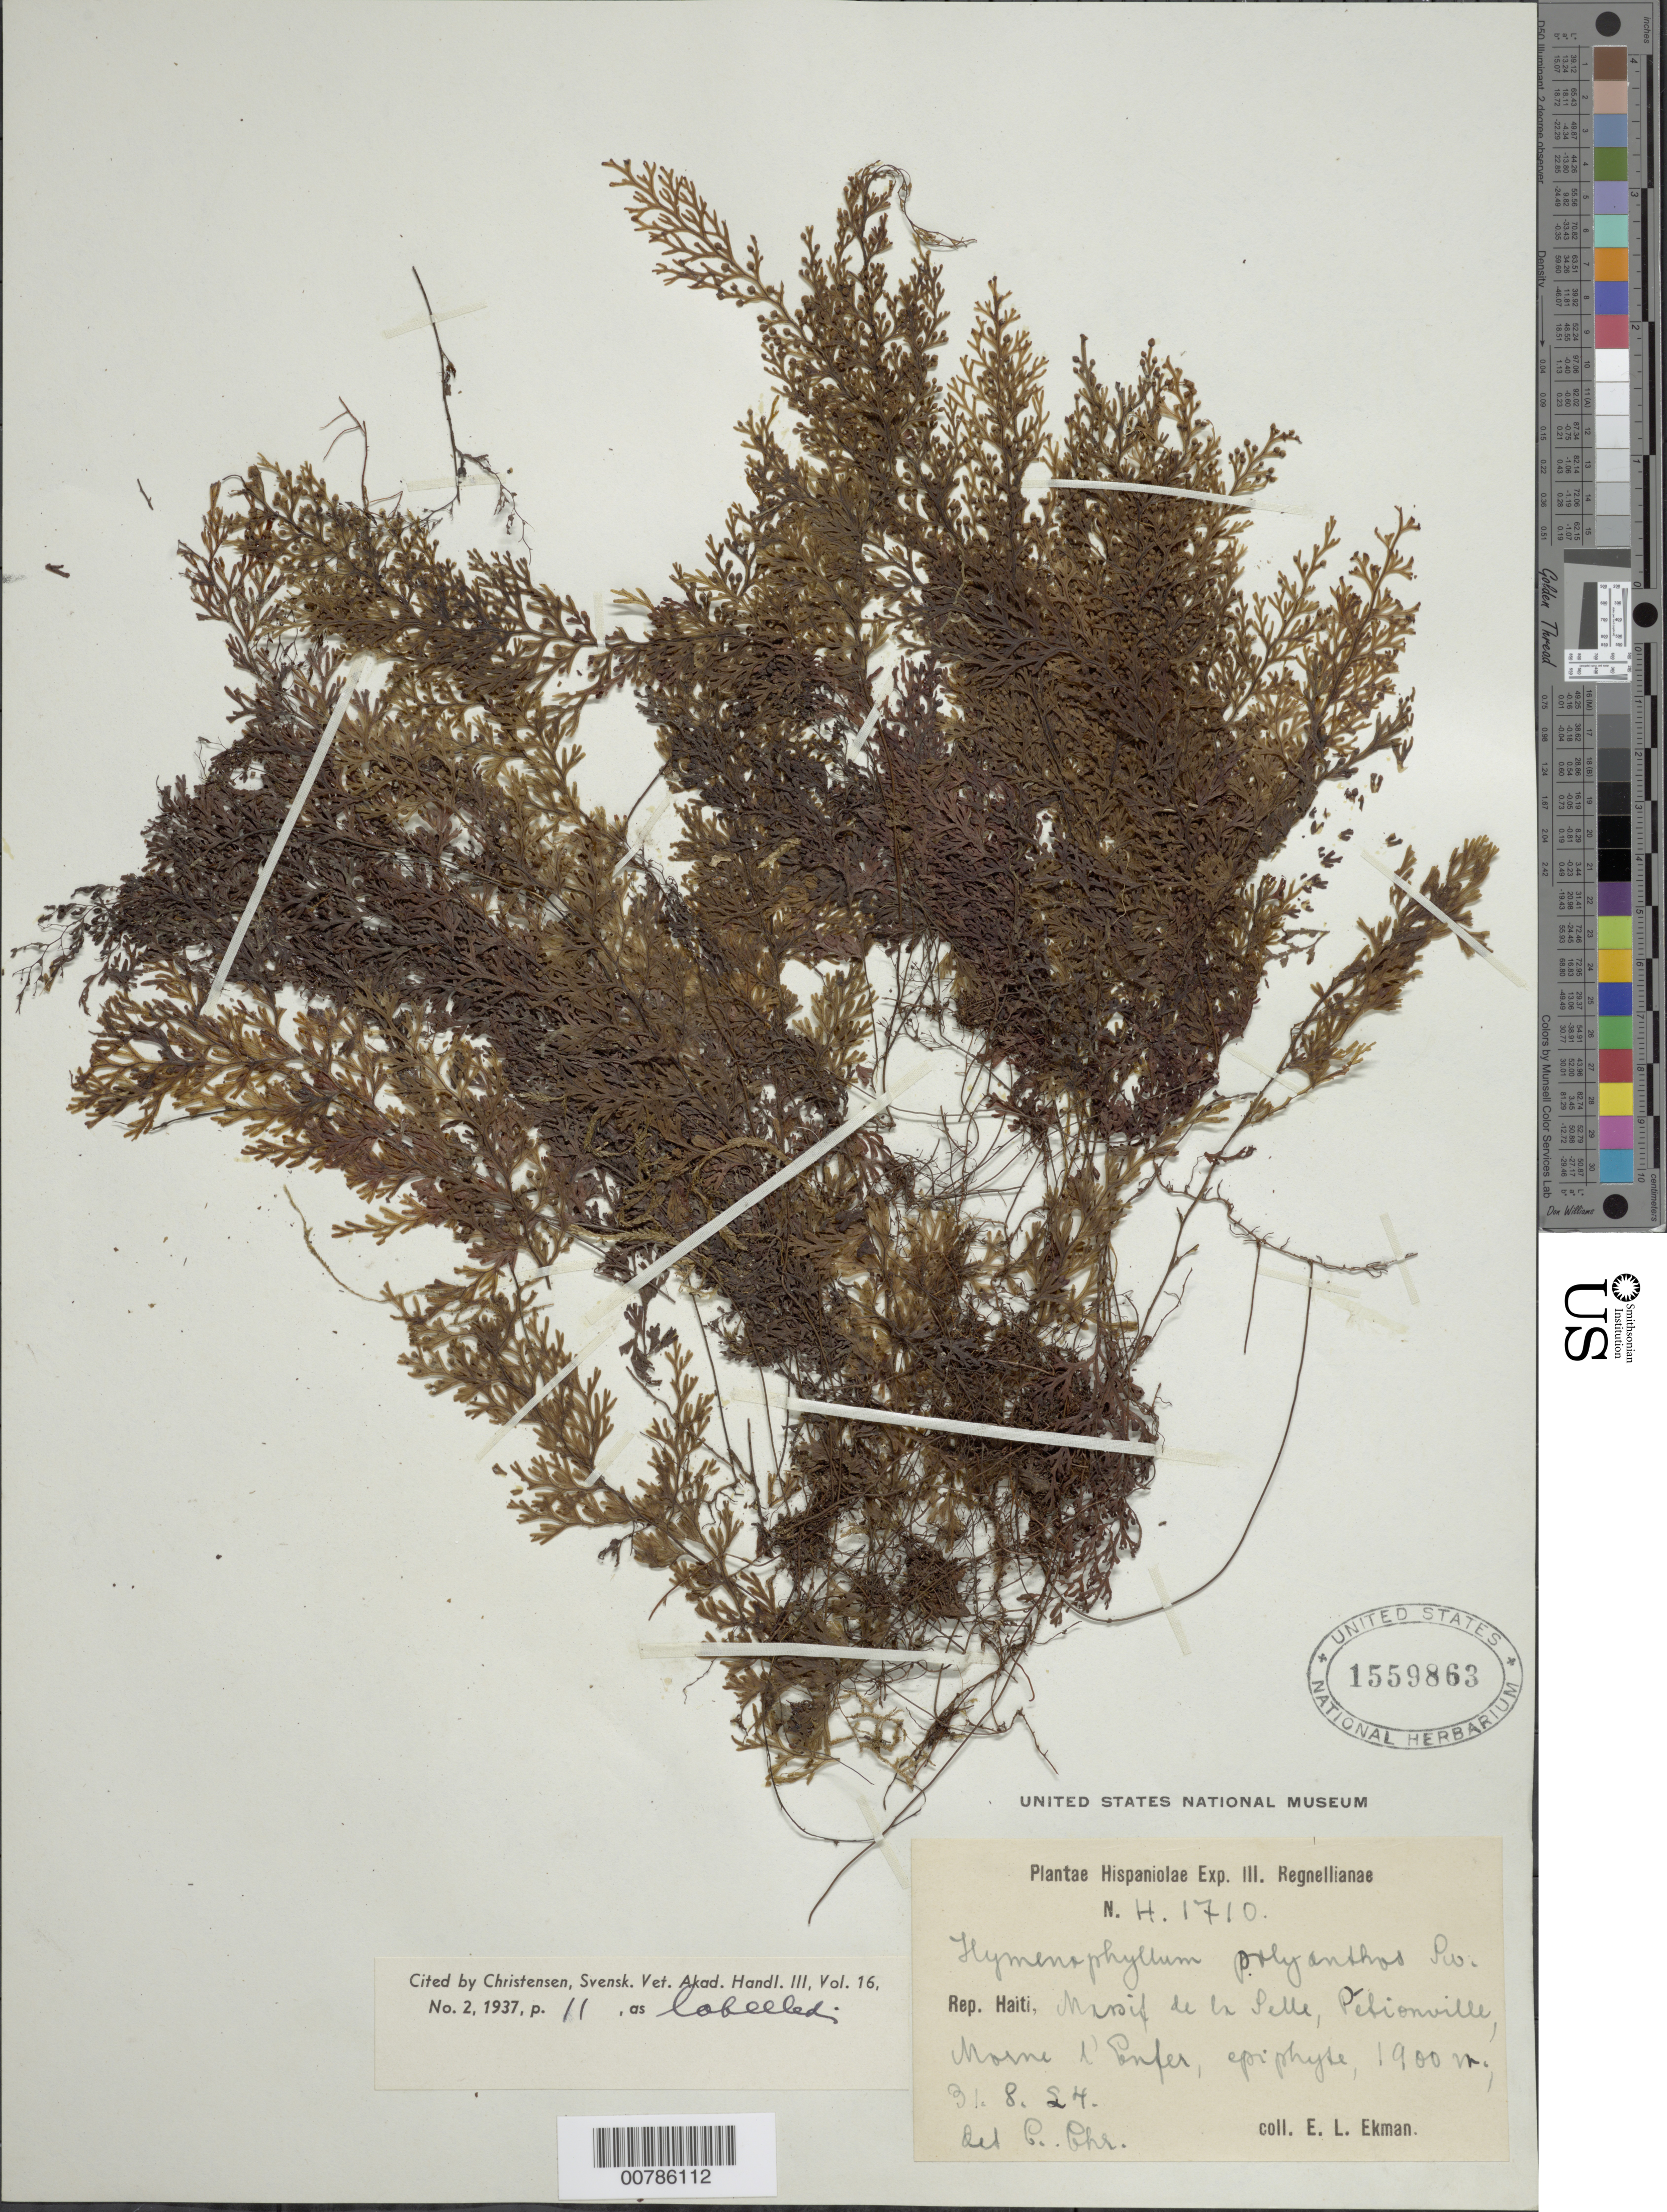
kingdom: Plantae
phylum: Tracheophyta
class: Polypodiopsida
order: Hymenophyllales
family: Hymenophyllaceae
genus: Hymenophyllum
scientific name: Hymenophyllum polyanthos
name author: (Sw.) Sw.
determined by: Christensen, C. F. A.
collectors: E. L. Ekman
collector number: H 1710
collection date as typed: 31 Aug 1924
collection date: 1924-08-31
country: Haiti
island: Hispaniola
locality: Massif de la Selle, Pétionville, Morne l'Enfer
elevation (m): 1900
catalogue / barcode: US 1559863